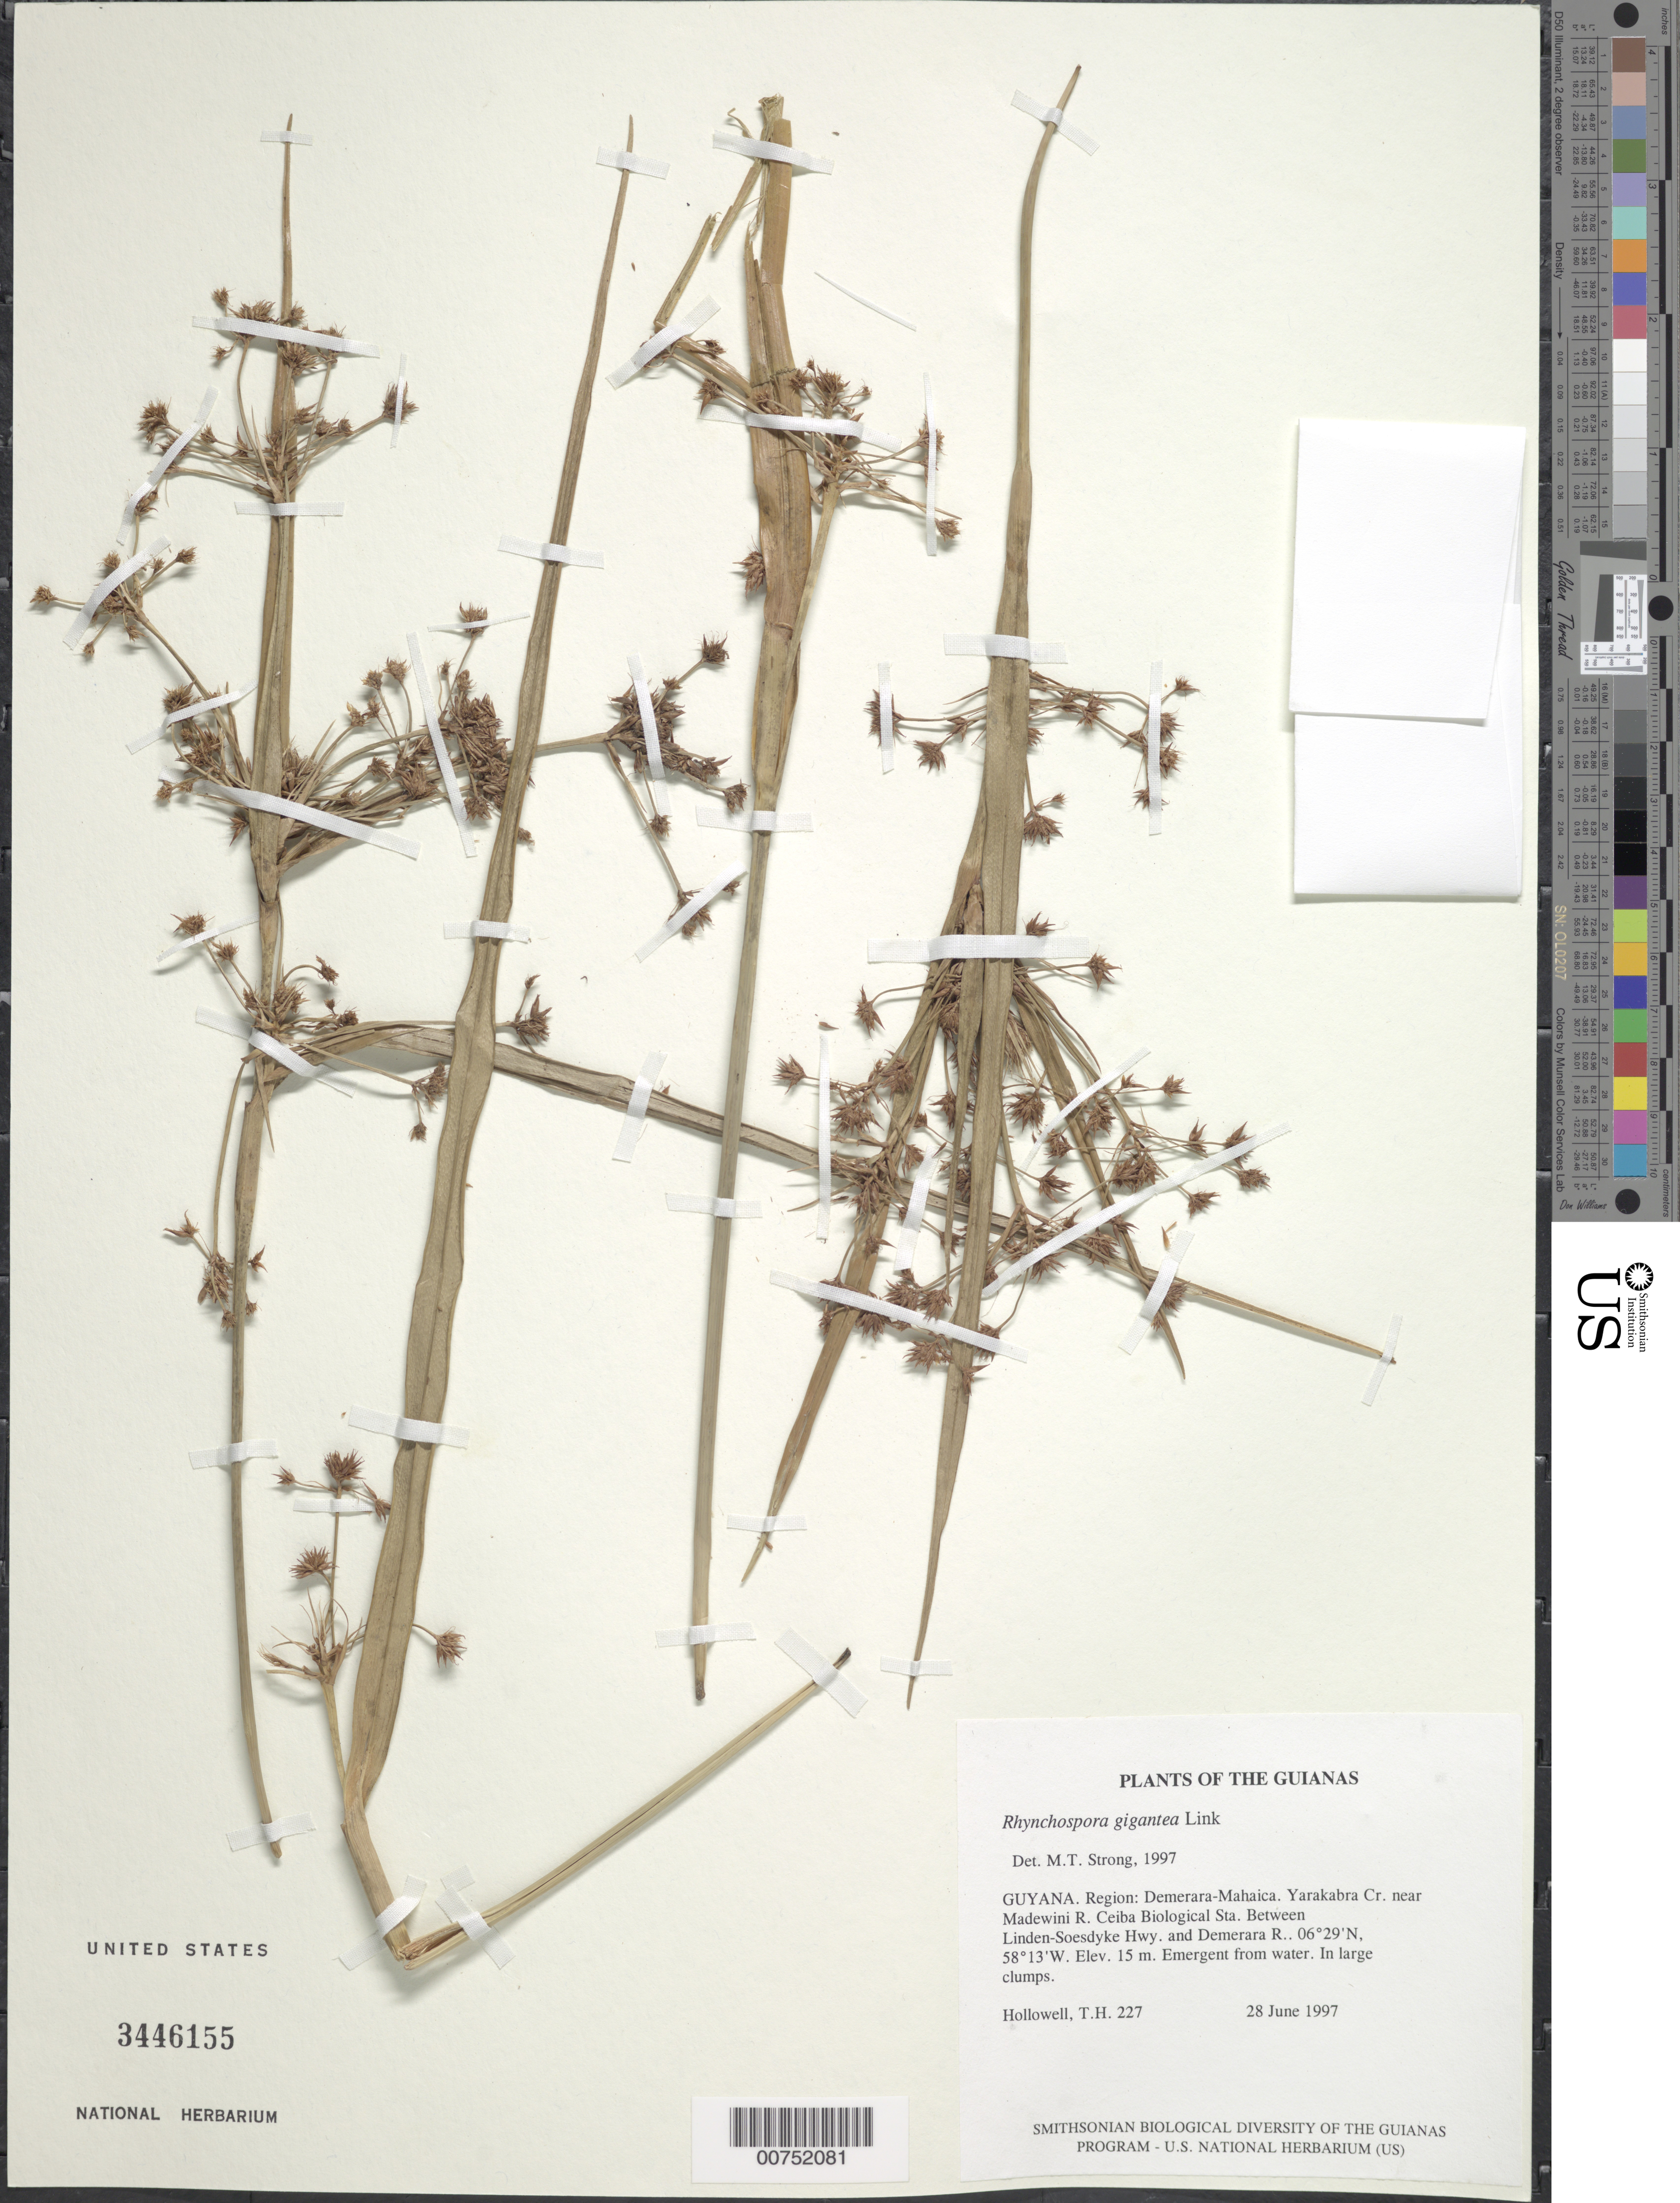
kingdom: Plantae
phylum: Tracheophyta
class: Liliopsida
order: Poales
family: Cyperaceae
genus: Rhynchospora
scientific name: Rhynchospora gigantea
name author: Link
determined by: Strong, M. T., (US), Smithsonian Institution - National Museum of Natural History (UNITED STATES)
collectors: T. Hollowell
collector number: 227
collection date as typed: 28 June 1997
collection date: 1997-06-28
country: Guyana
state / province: Demerara-Mahaica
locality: Yarakabra Cr. near Madewini R. Ceiba Biological Sta. Between Linden-Soesdyke Hwy. and Demerara R.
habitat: Emergent from water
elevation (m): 15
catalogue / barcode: US 3446155